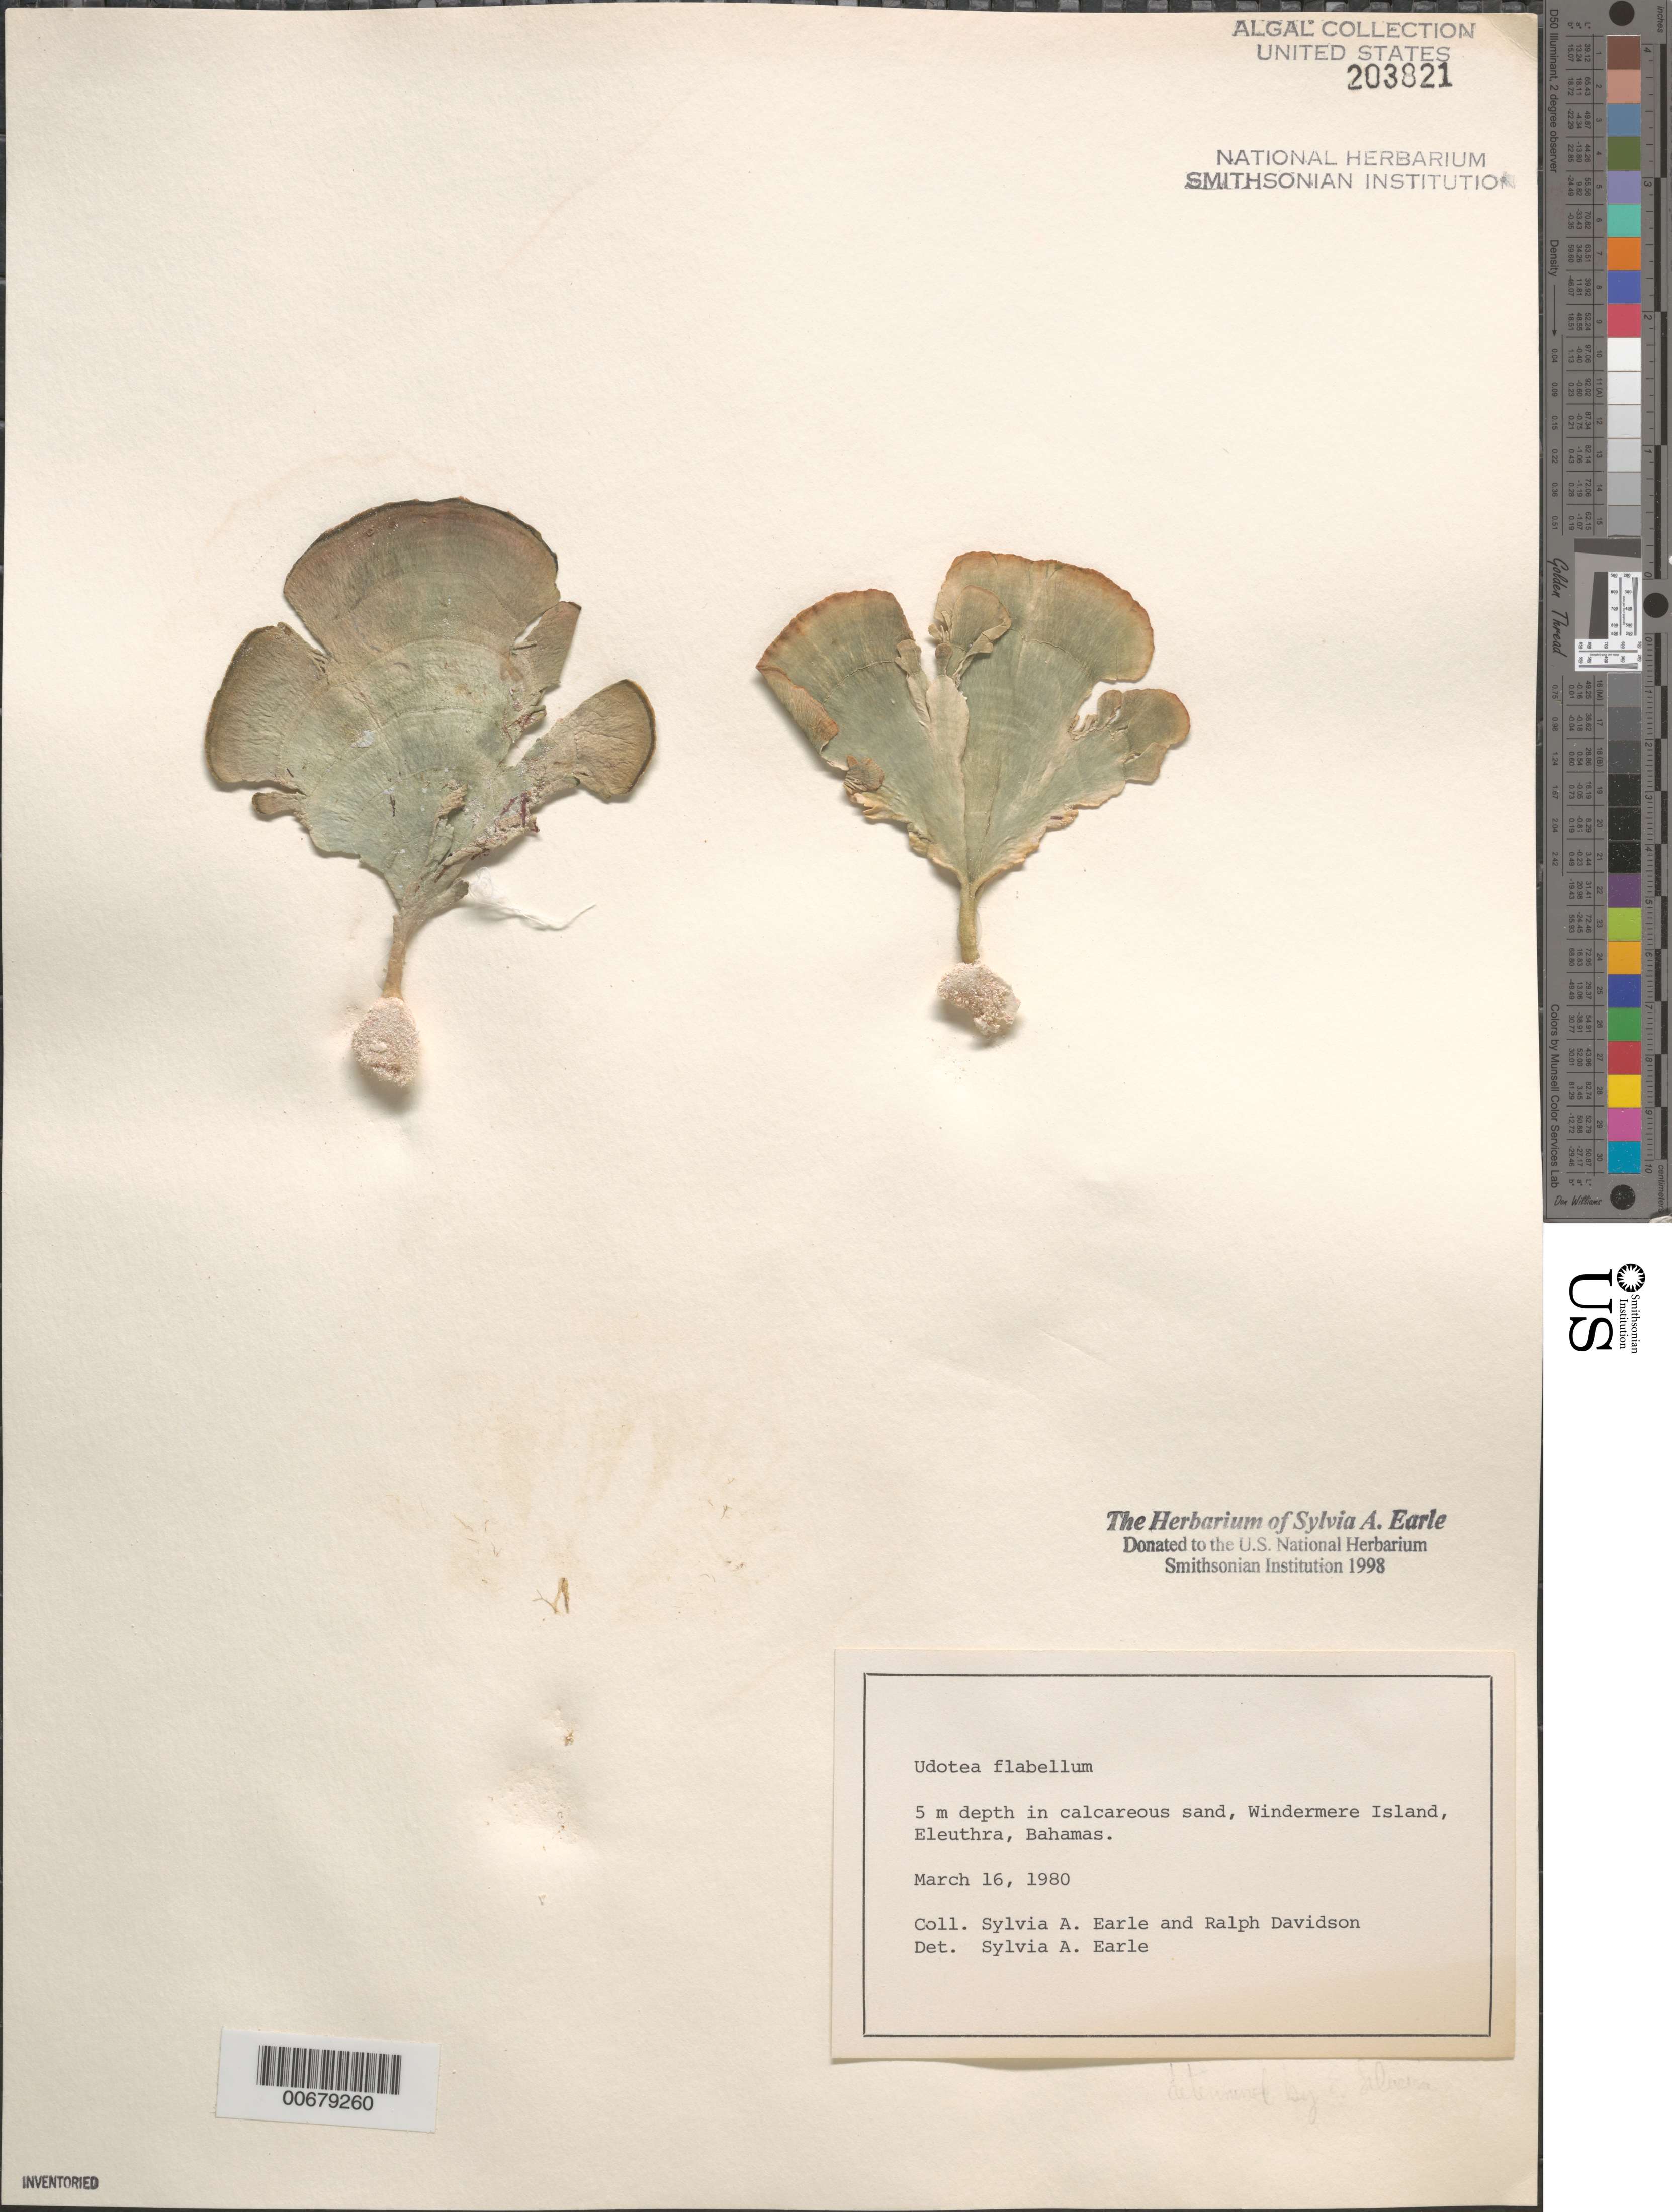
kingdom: Plantae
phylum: Chlorophyta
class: Ulvophyceae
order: Bryopsidales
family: Udoteaceae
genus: Udotea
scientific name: Udotea flabellum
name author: (J. Ellis & Sol.) M. Howe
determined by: Earle, S. A.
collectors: S. A. Earle & R. Davidson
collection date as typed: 16 Mar 1980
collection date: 1980-03-16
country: Bahamas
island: Eleuthera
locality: Windermere Island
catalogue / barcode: US 203821